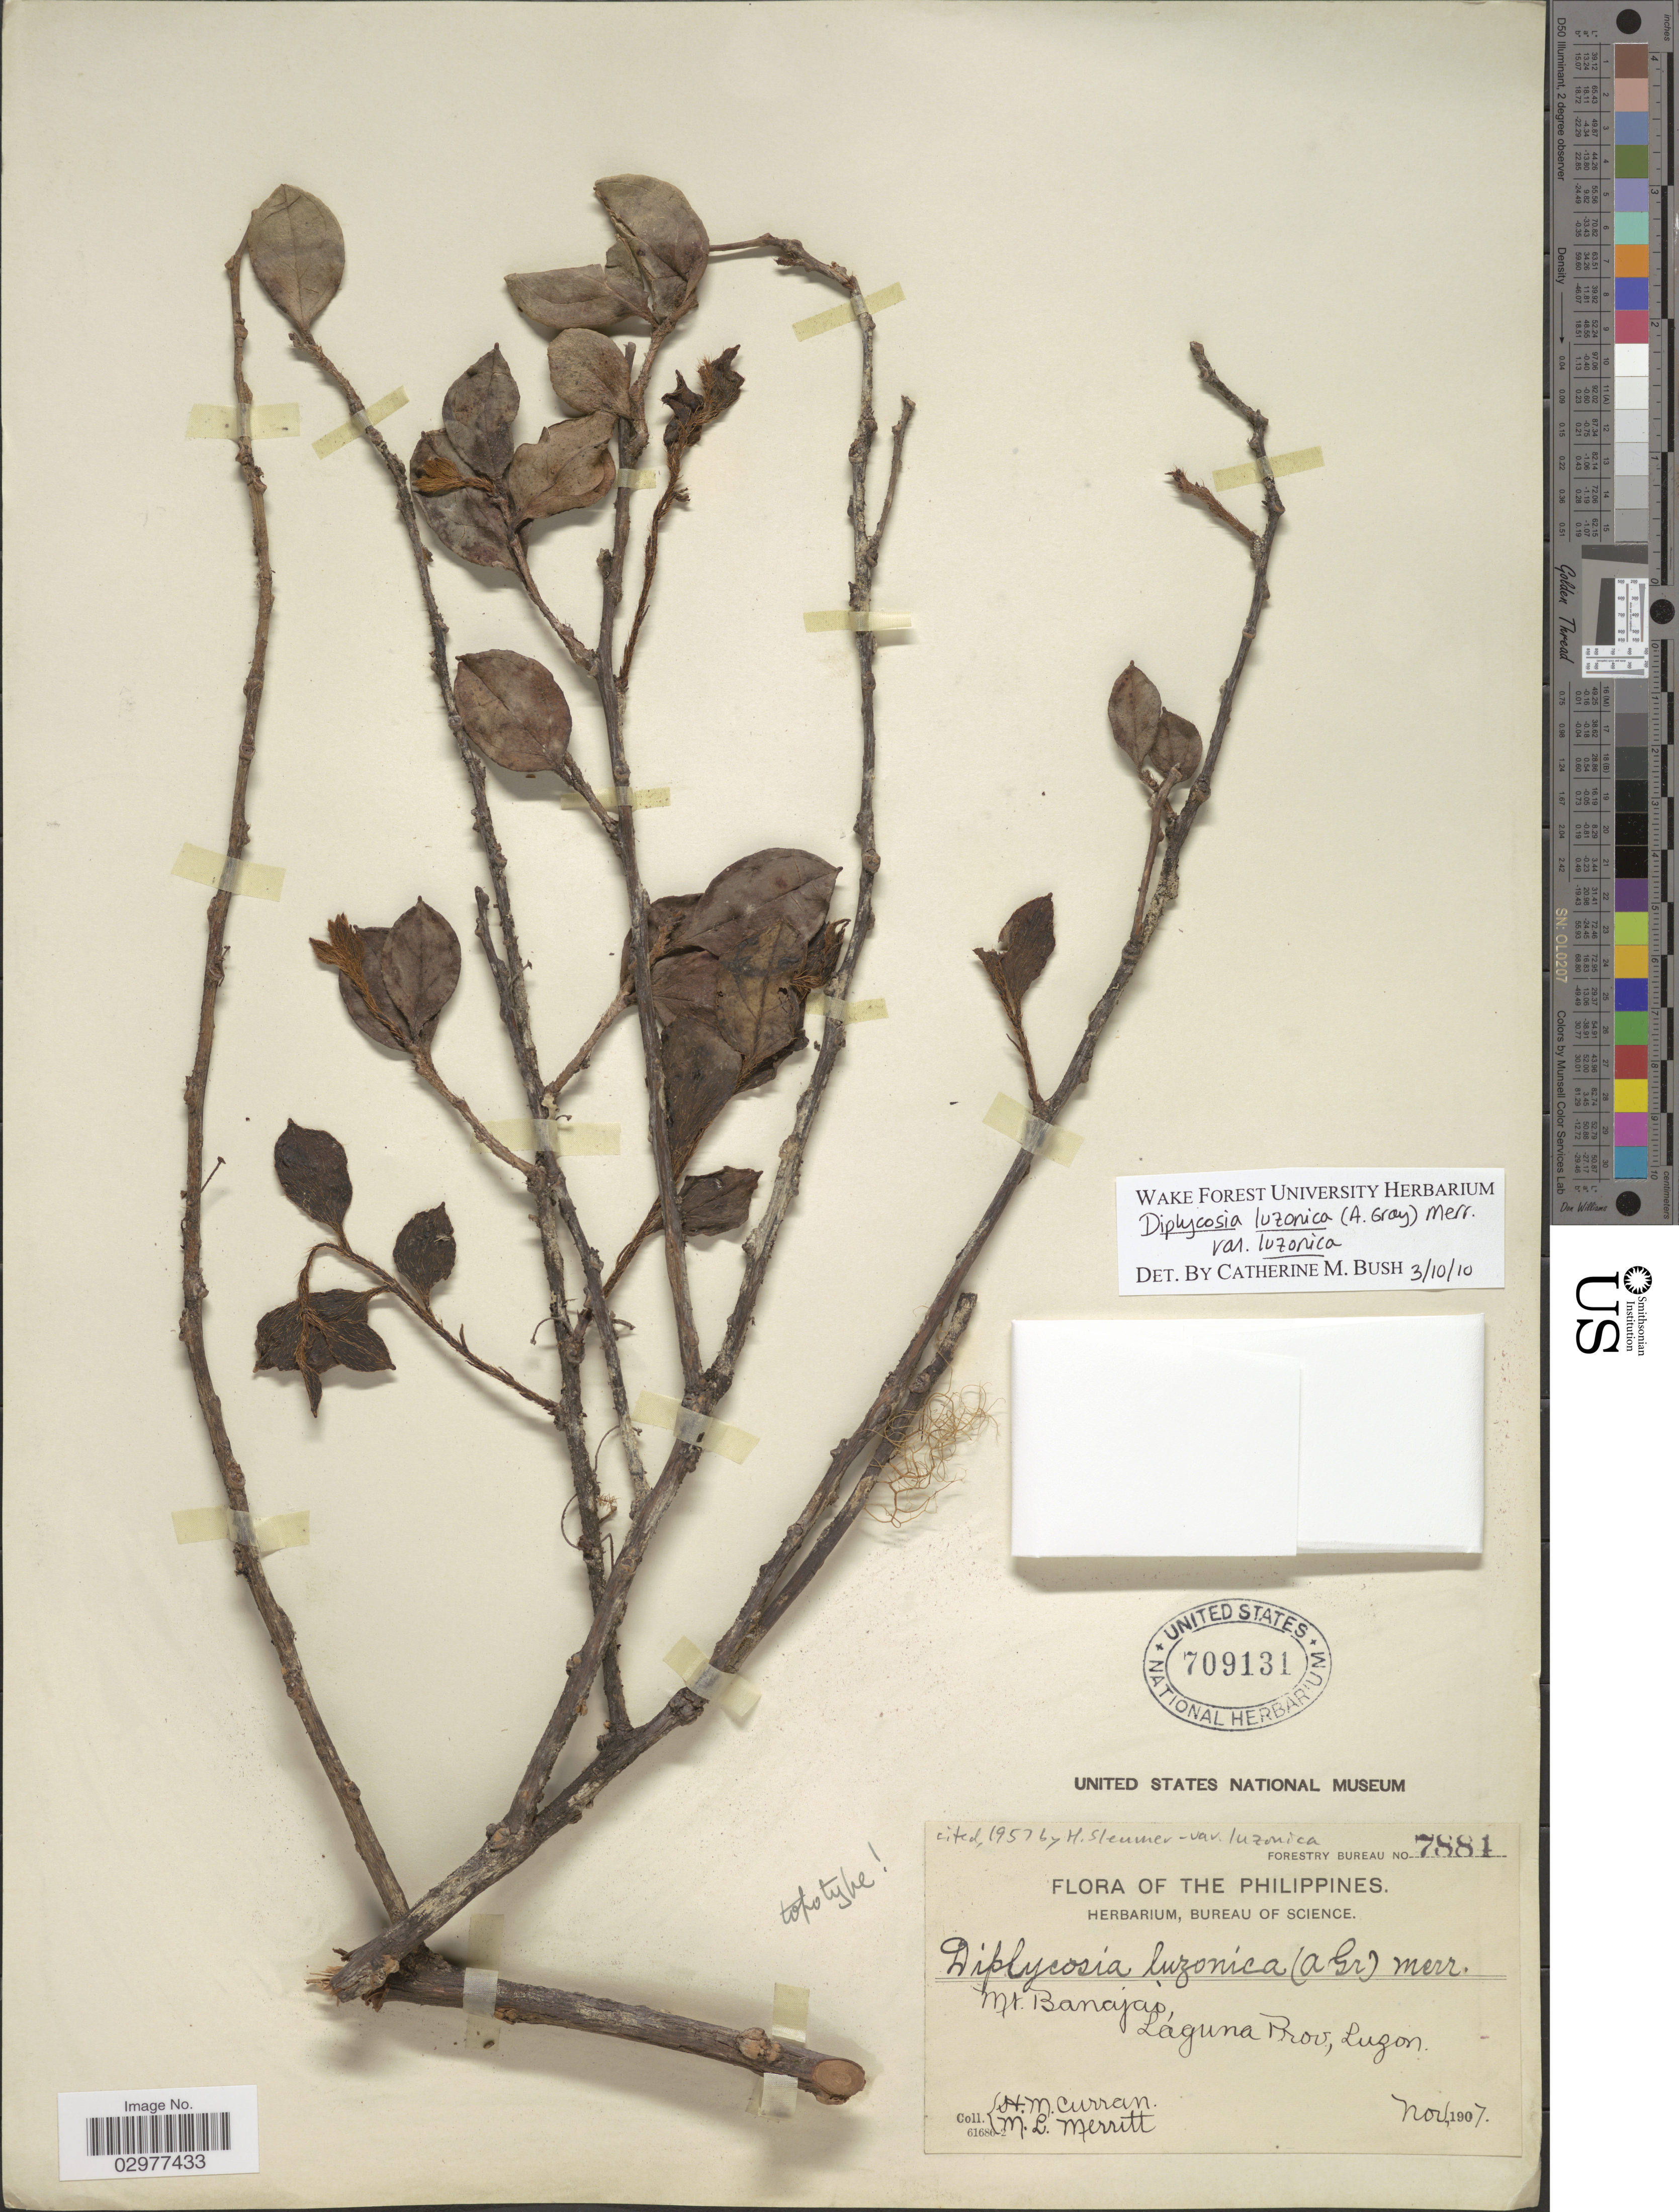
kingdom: Plantae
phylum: Tracheophyta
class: Magnoliopsida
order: Ericales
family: Ericaceae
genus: Diplycosia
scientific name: Diplycosia luzonica var. luzonica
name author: (A. Gray) Merr.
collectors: H. M. Curran & M. L. Merritt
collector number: Forestry Bureau 7884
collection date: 1907-11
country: Philippines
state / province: Calabarzon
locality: Mt. Banajao, Laguna Prov., Luzon.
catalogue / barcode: US 709131